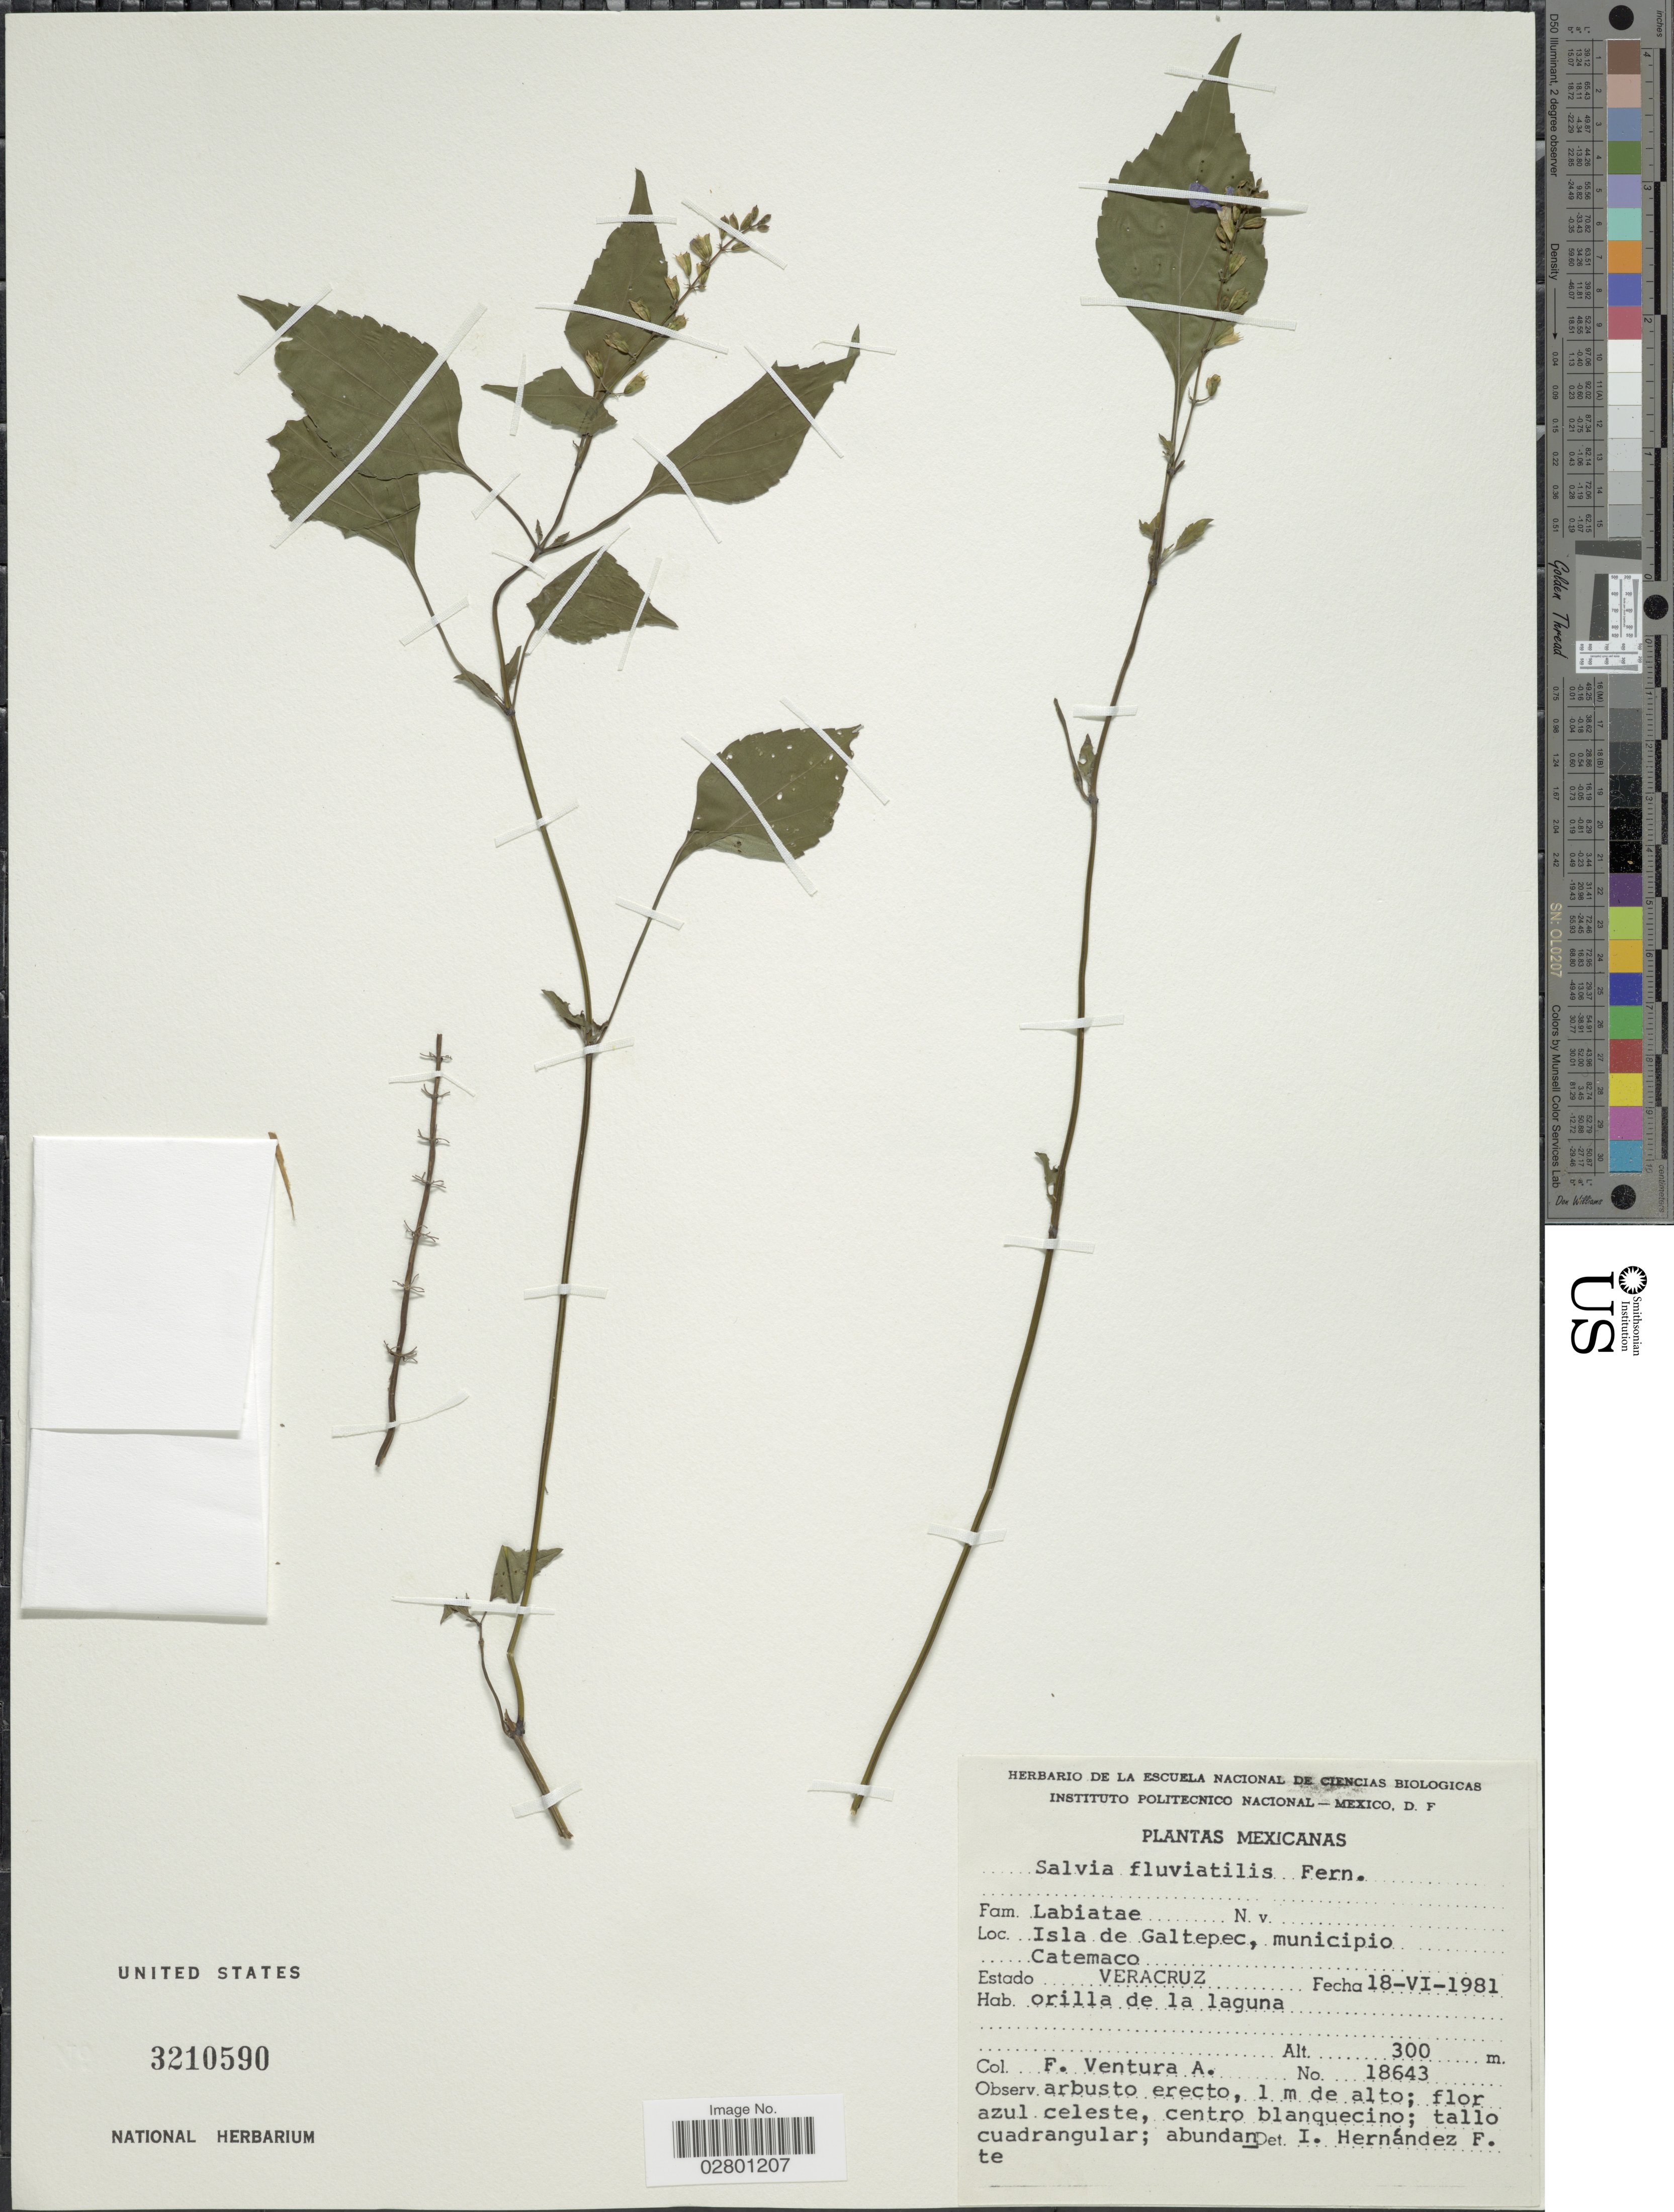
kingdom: Plantae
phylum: Tracheophyta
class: Magnoliopsida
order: Lamiales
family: Lamiaceae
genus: Salvia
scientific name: Salvia fluviatilis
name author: Fernald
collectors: F. Ventura A.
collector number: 18643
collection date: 1981-06-18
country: Mexico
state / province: Veracruz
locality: Mexicanas. Isla de Galtepec, municipio Catemaco. Estado Veracruz.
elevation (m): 300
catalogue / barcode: US 3210590